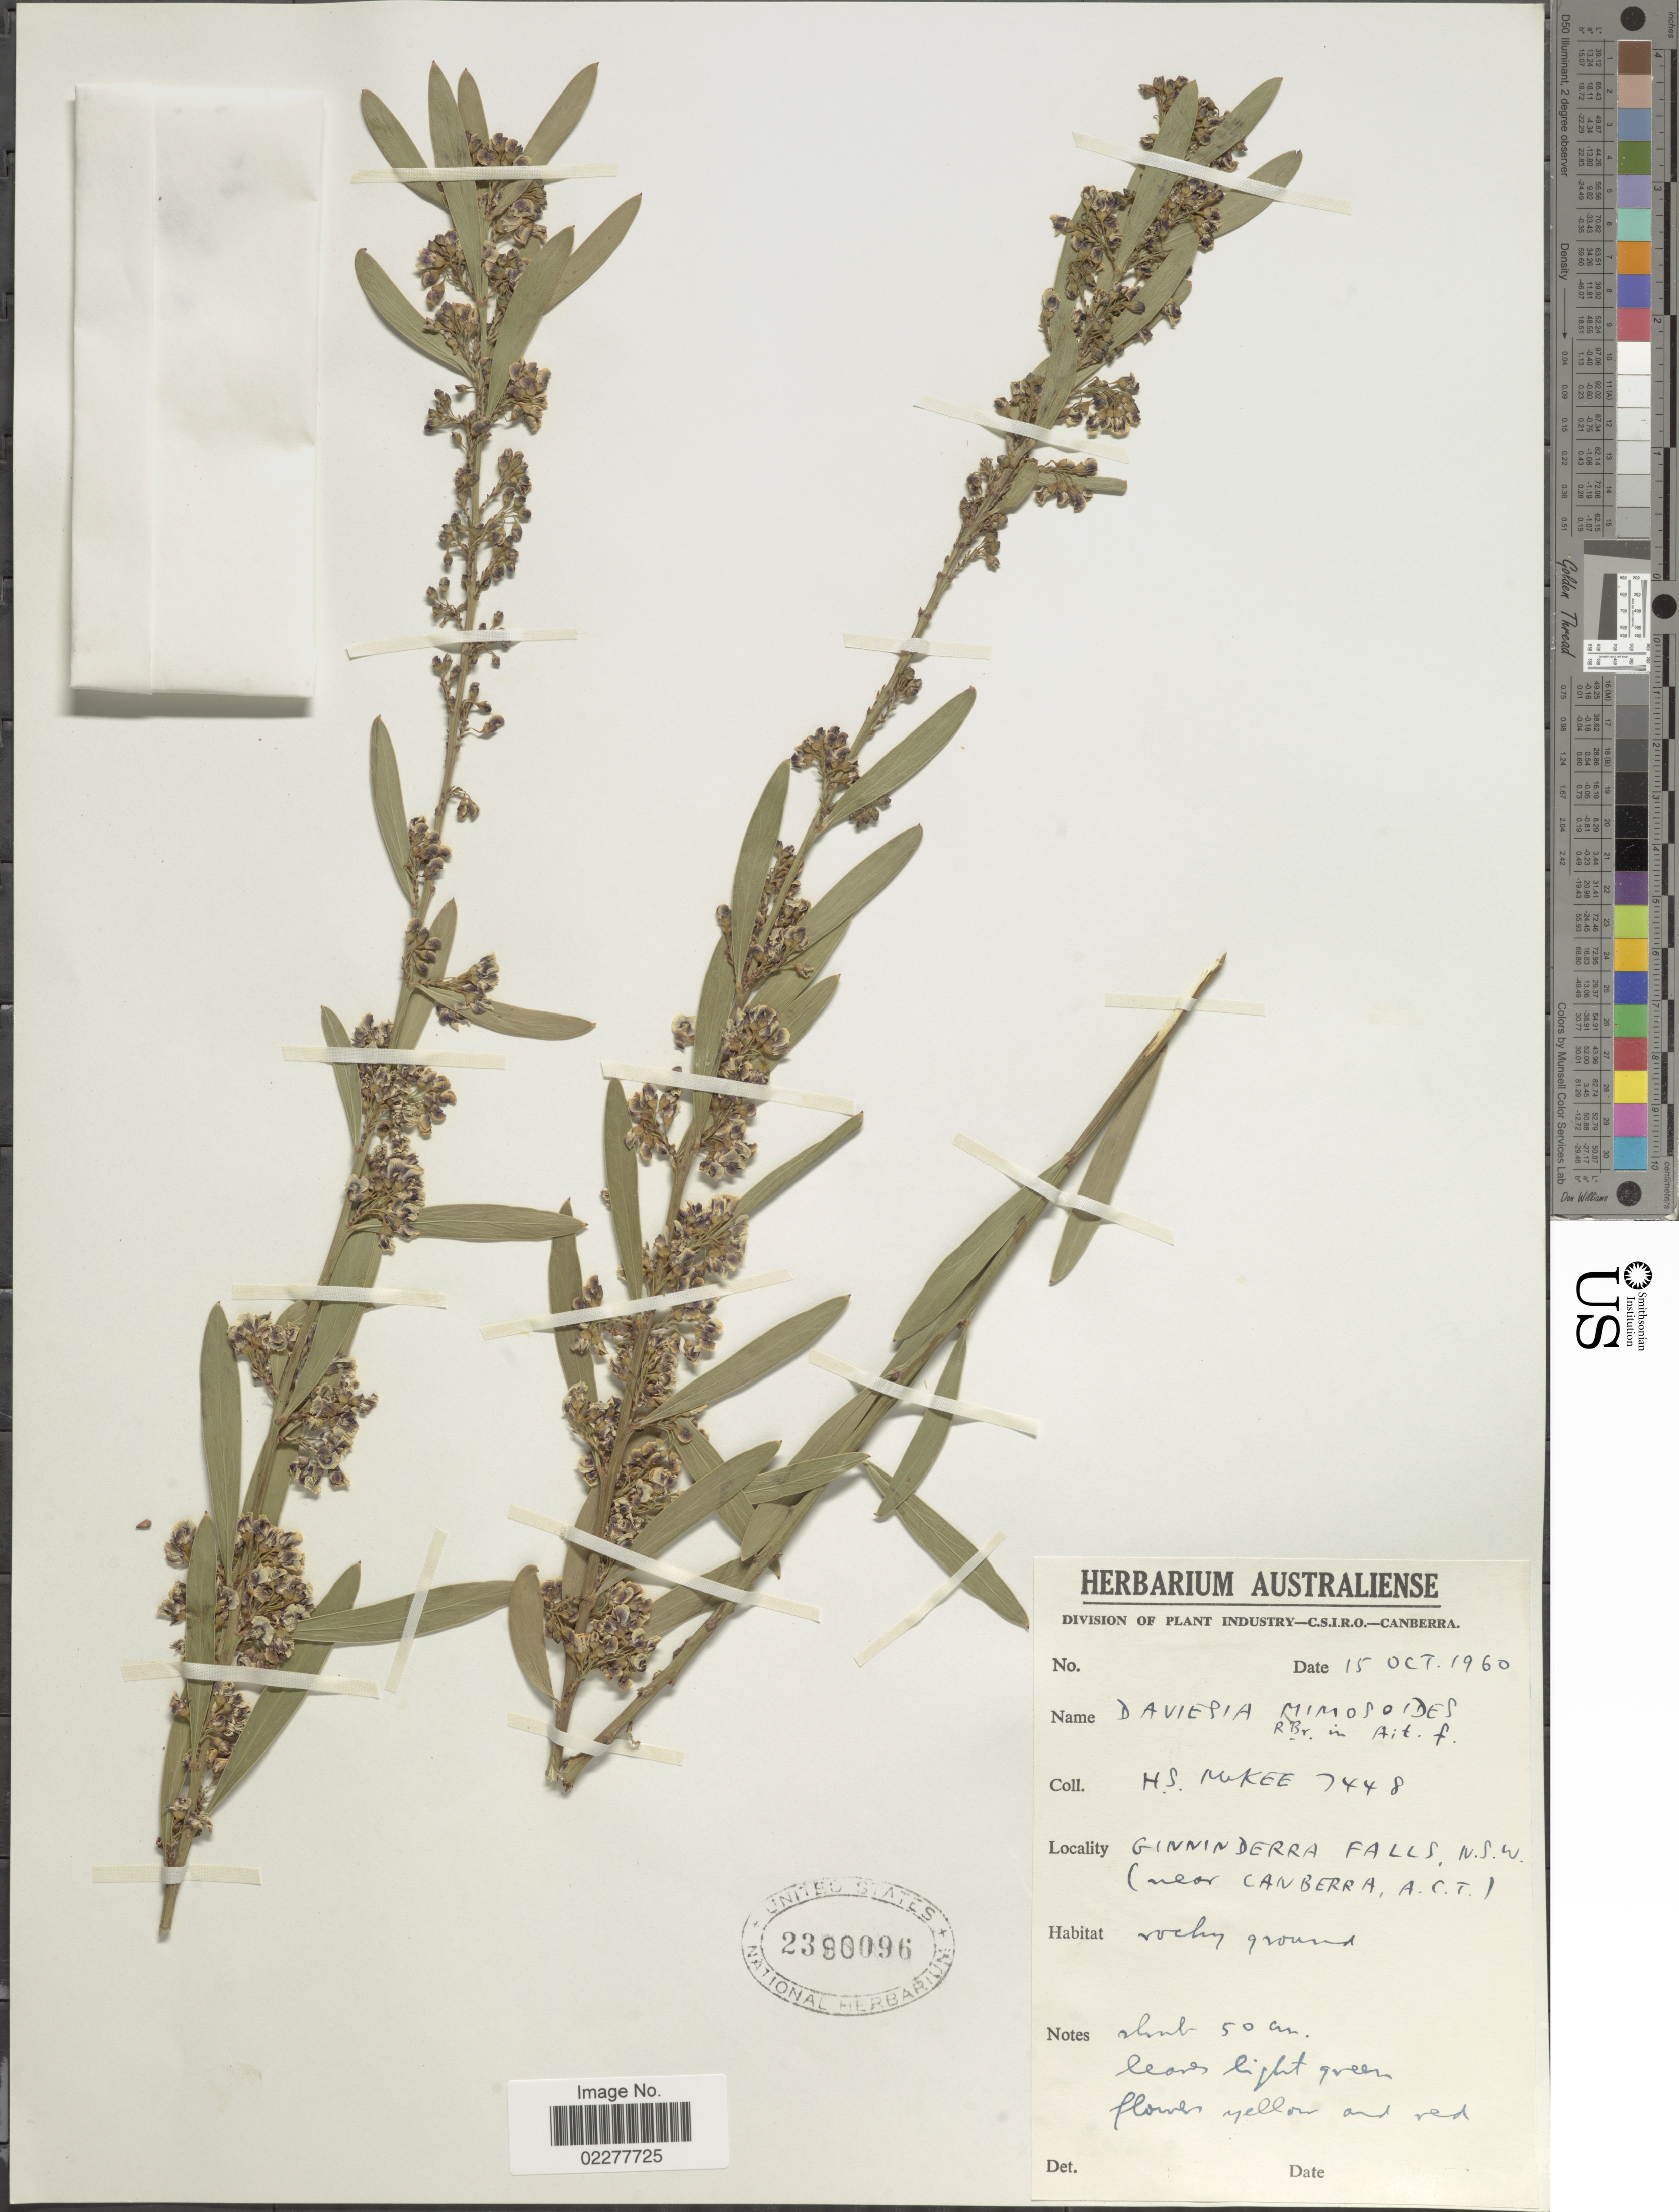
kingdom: Plantae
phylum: Tracheophyta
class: Magnoliopsida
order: Fabales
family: Fabaceae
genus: Daviesia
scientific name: Daviesia mimosoides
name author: R. Br.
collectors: H. S. McKee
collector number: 7448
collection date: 1960-10-15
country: Australia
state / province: New South Wales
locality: Ginninderra Falls, N.S.W. (near Canberra, A.C.T.)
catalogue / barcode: US 2390096